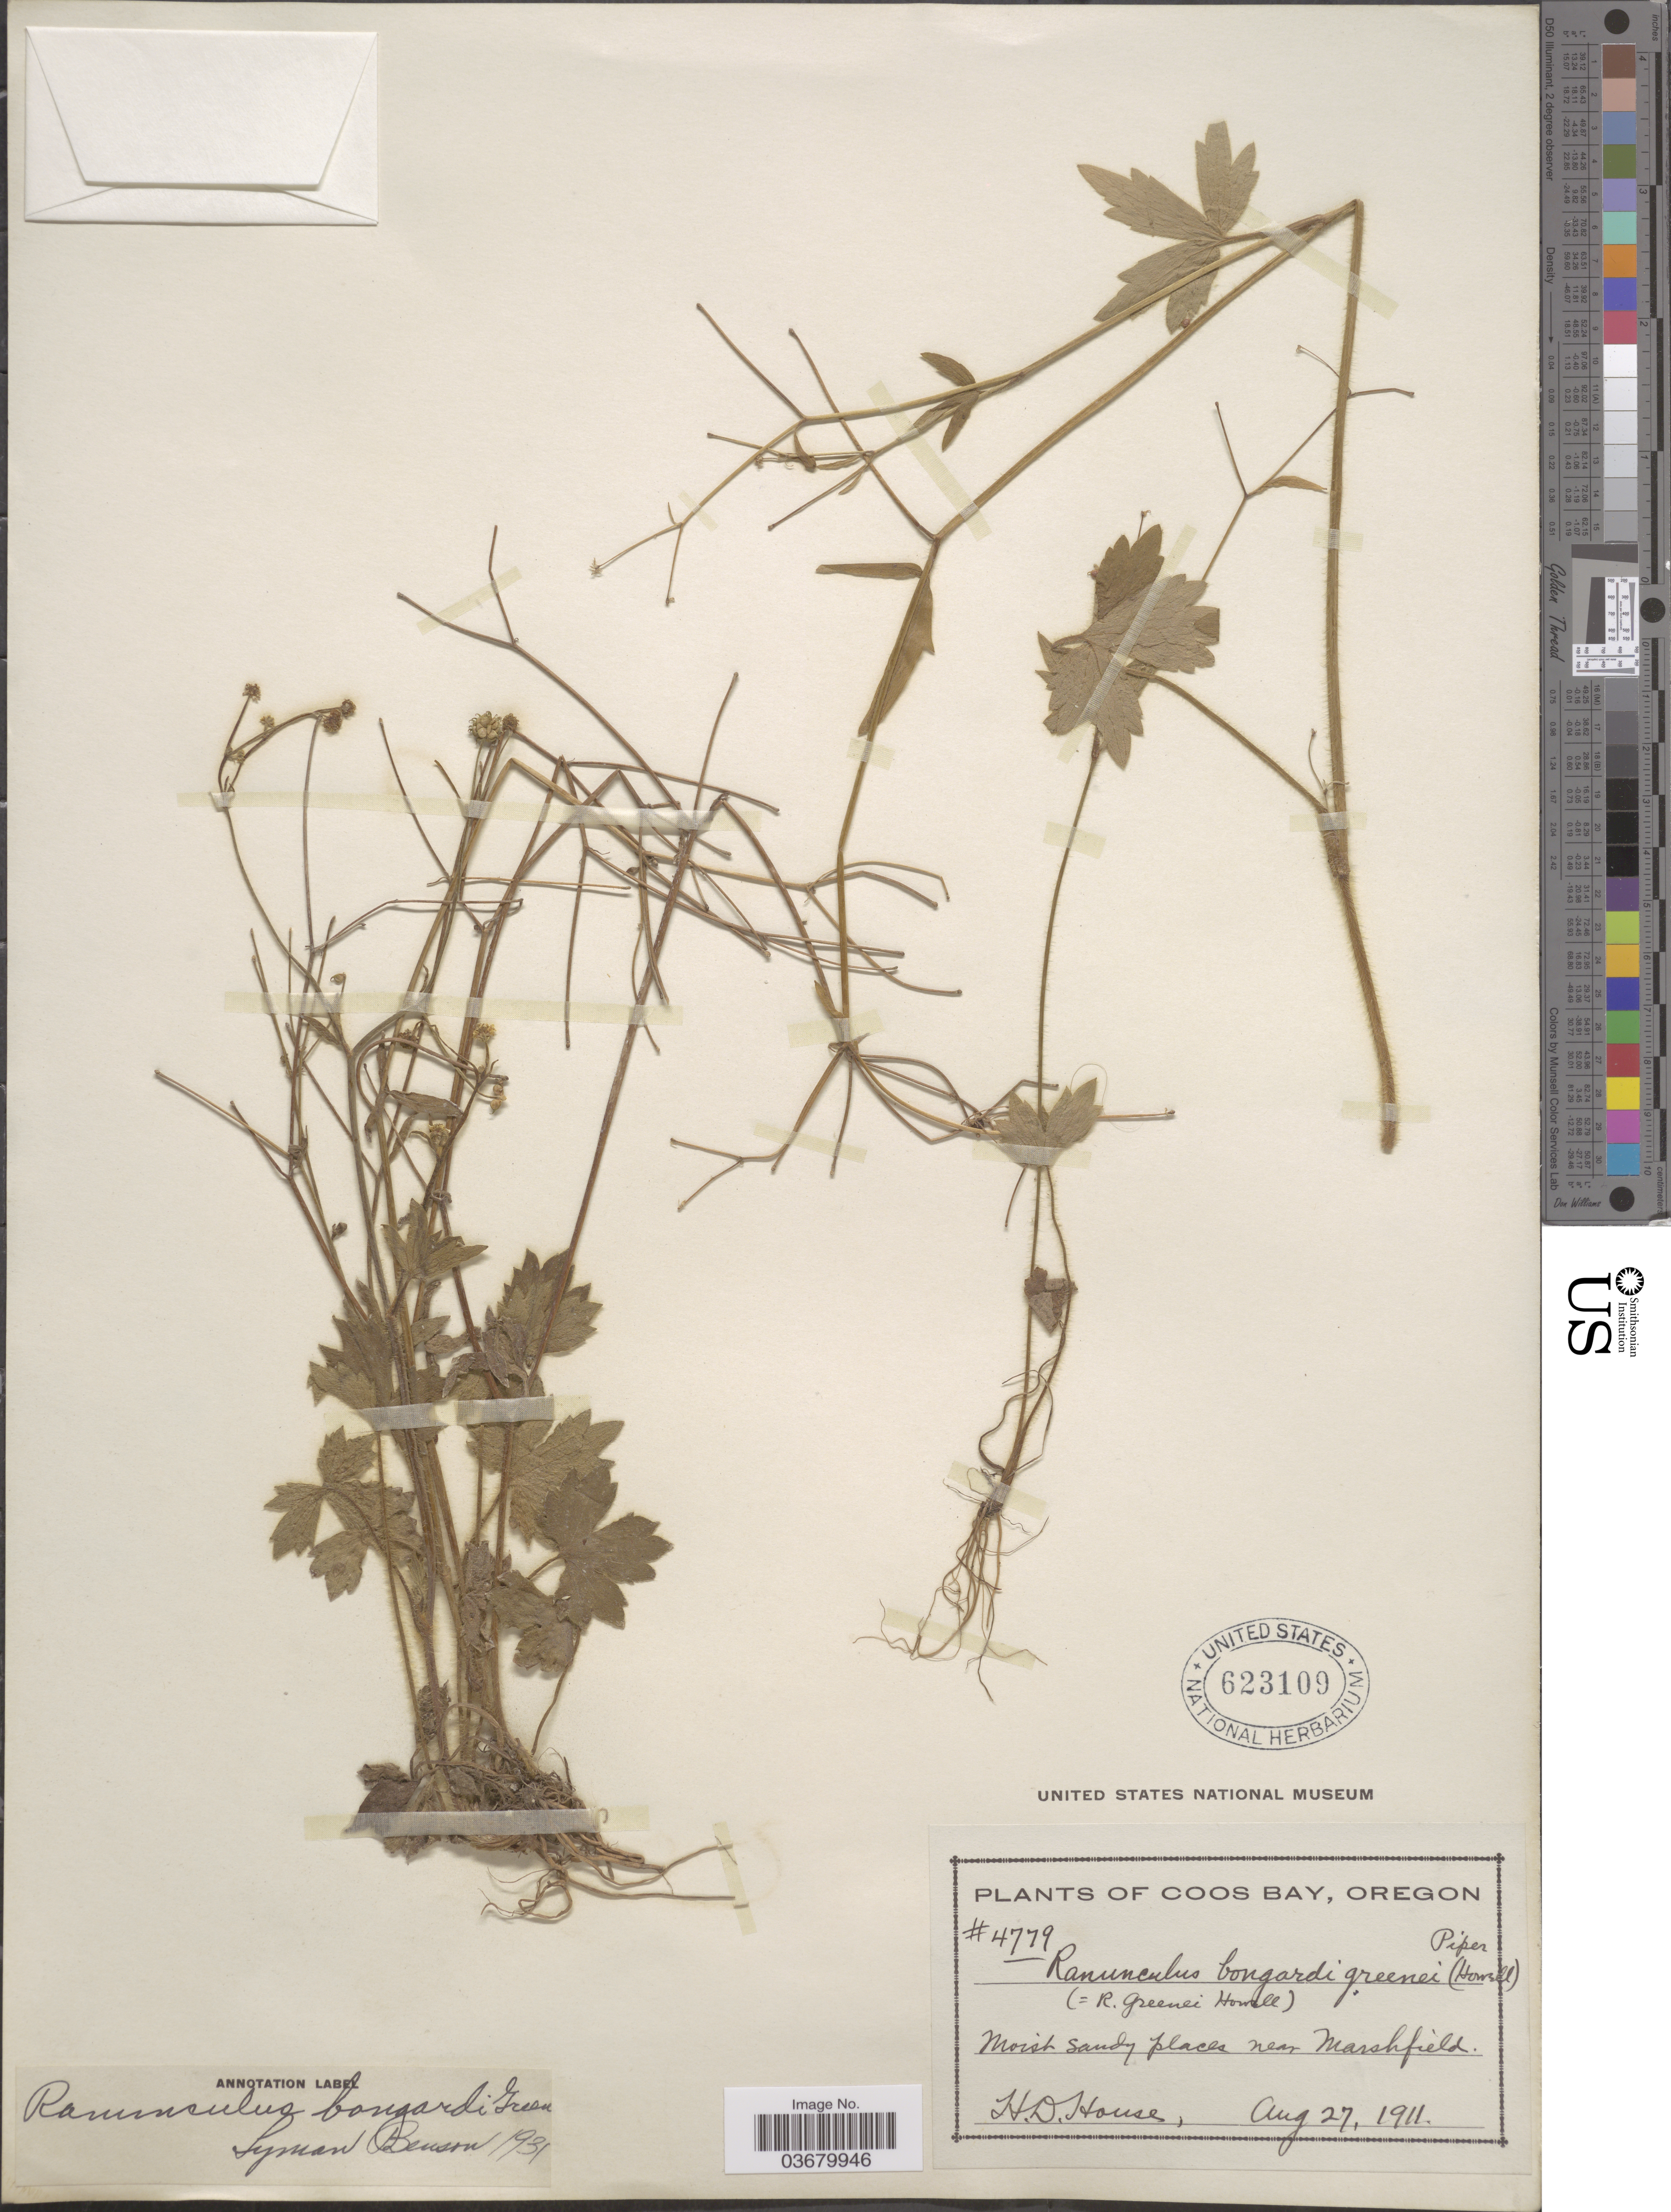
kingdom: Plantae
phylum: Tracheophyta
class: Magnoliopsida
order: Ranunculales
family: Ranunculaceae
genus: Ranunculus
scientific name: Ranunculus bongardii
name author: Greene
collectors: H. D. House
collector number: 4779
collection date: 1911-08-27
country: United States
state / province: Oregon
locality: Coos Bay. Near Marshfield.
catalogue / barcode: US 623109